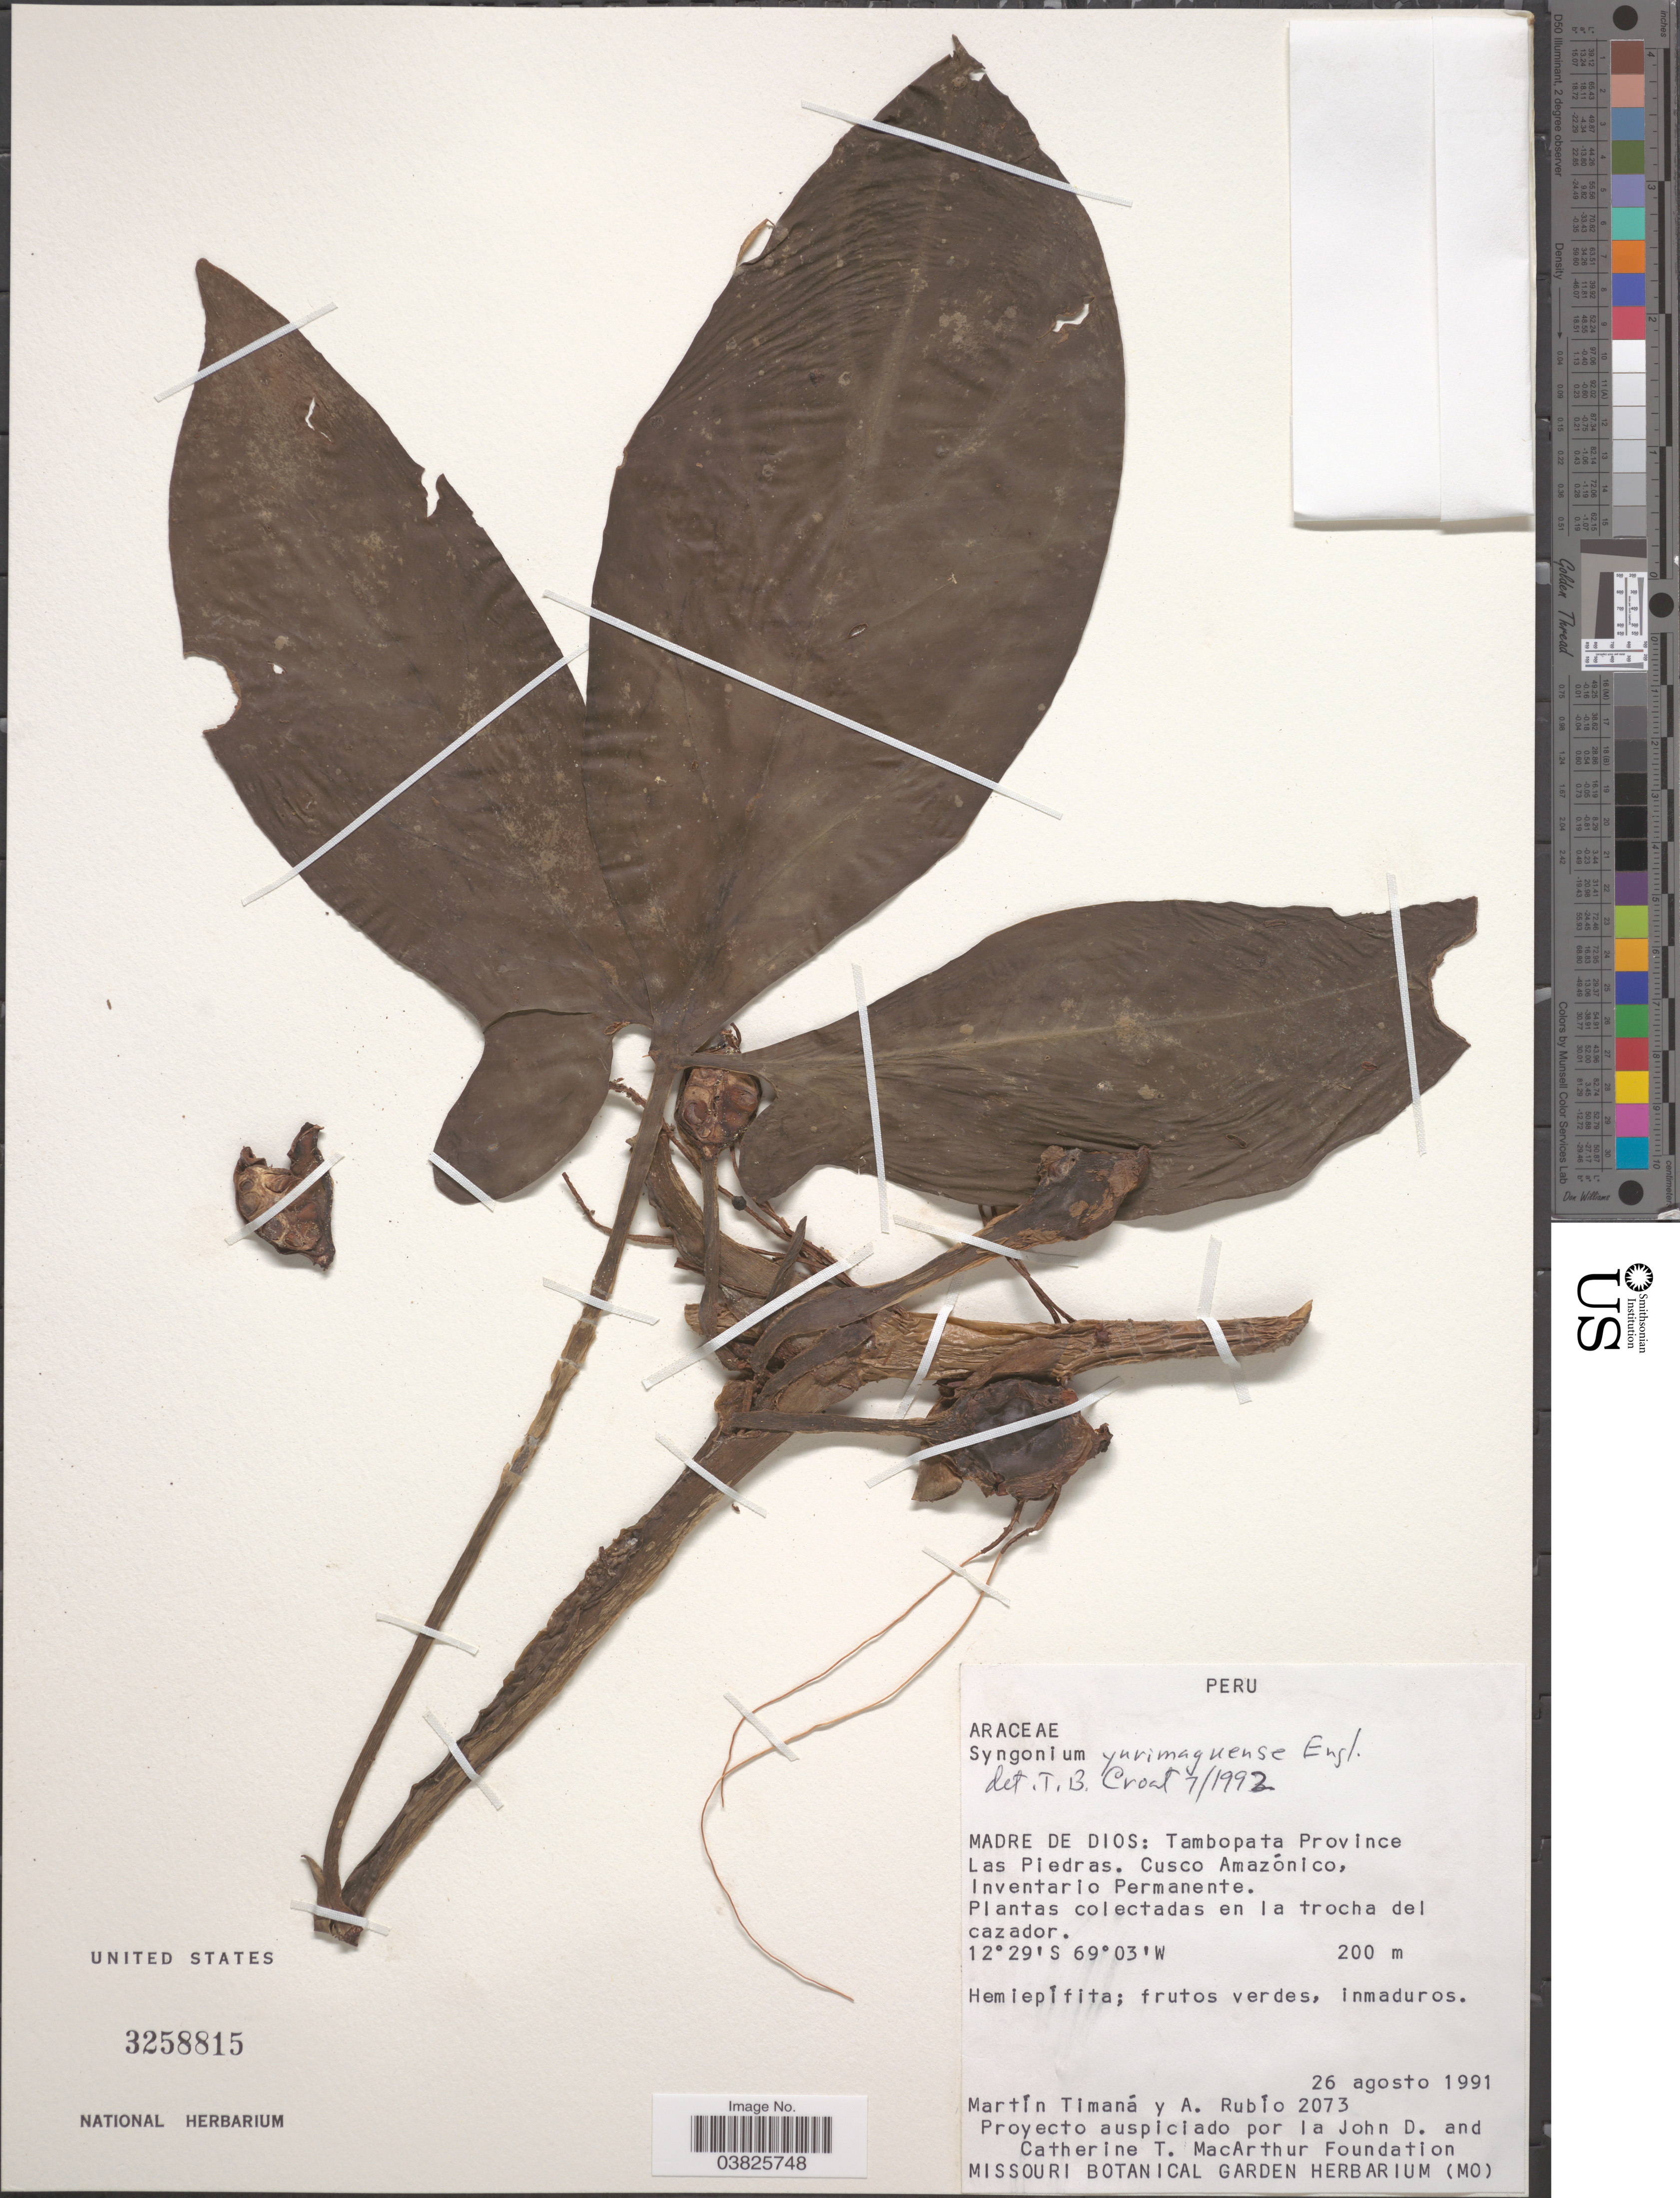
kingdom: Plantae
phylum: Tracheophyta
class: Liliopsida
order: Alismatales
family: Araceae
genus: Syngonium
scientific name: Syngonium yurimaguense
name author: Engl.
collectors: M. E. Timaná & A. Rubio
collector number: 2073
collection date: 1991-08-26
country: Peru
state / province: Madre de Dios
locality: Tambopata Province Las Piedras. Cusco Amzónico, Inventario Permanente. Plantas colectadas en la trocha del cazador.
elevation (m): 200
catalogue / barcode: US 3258815